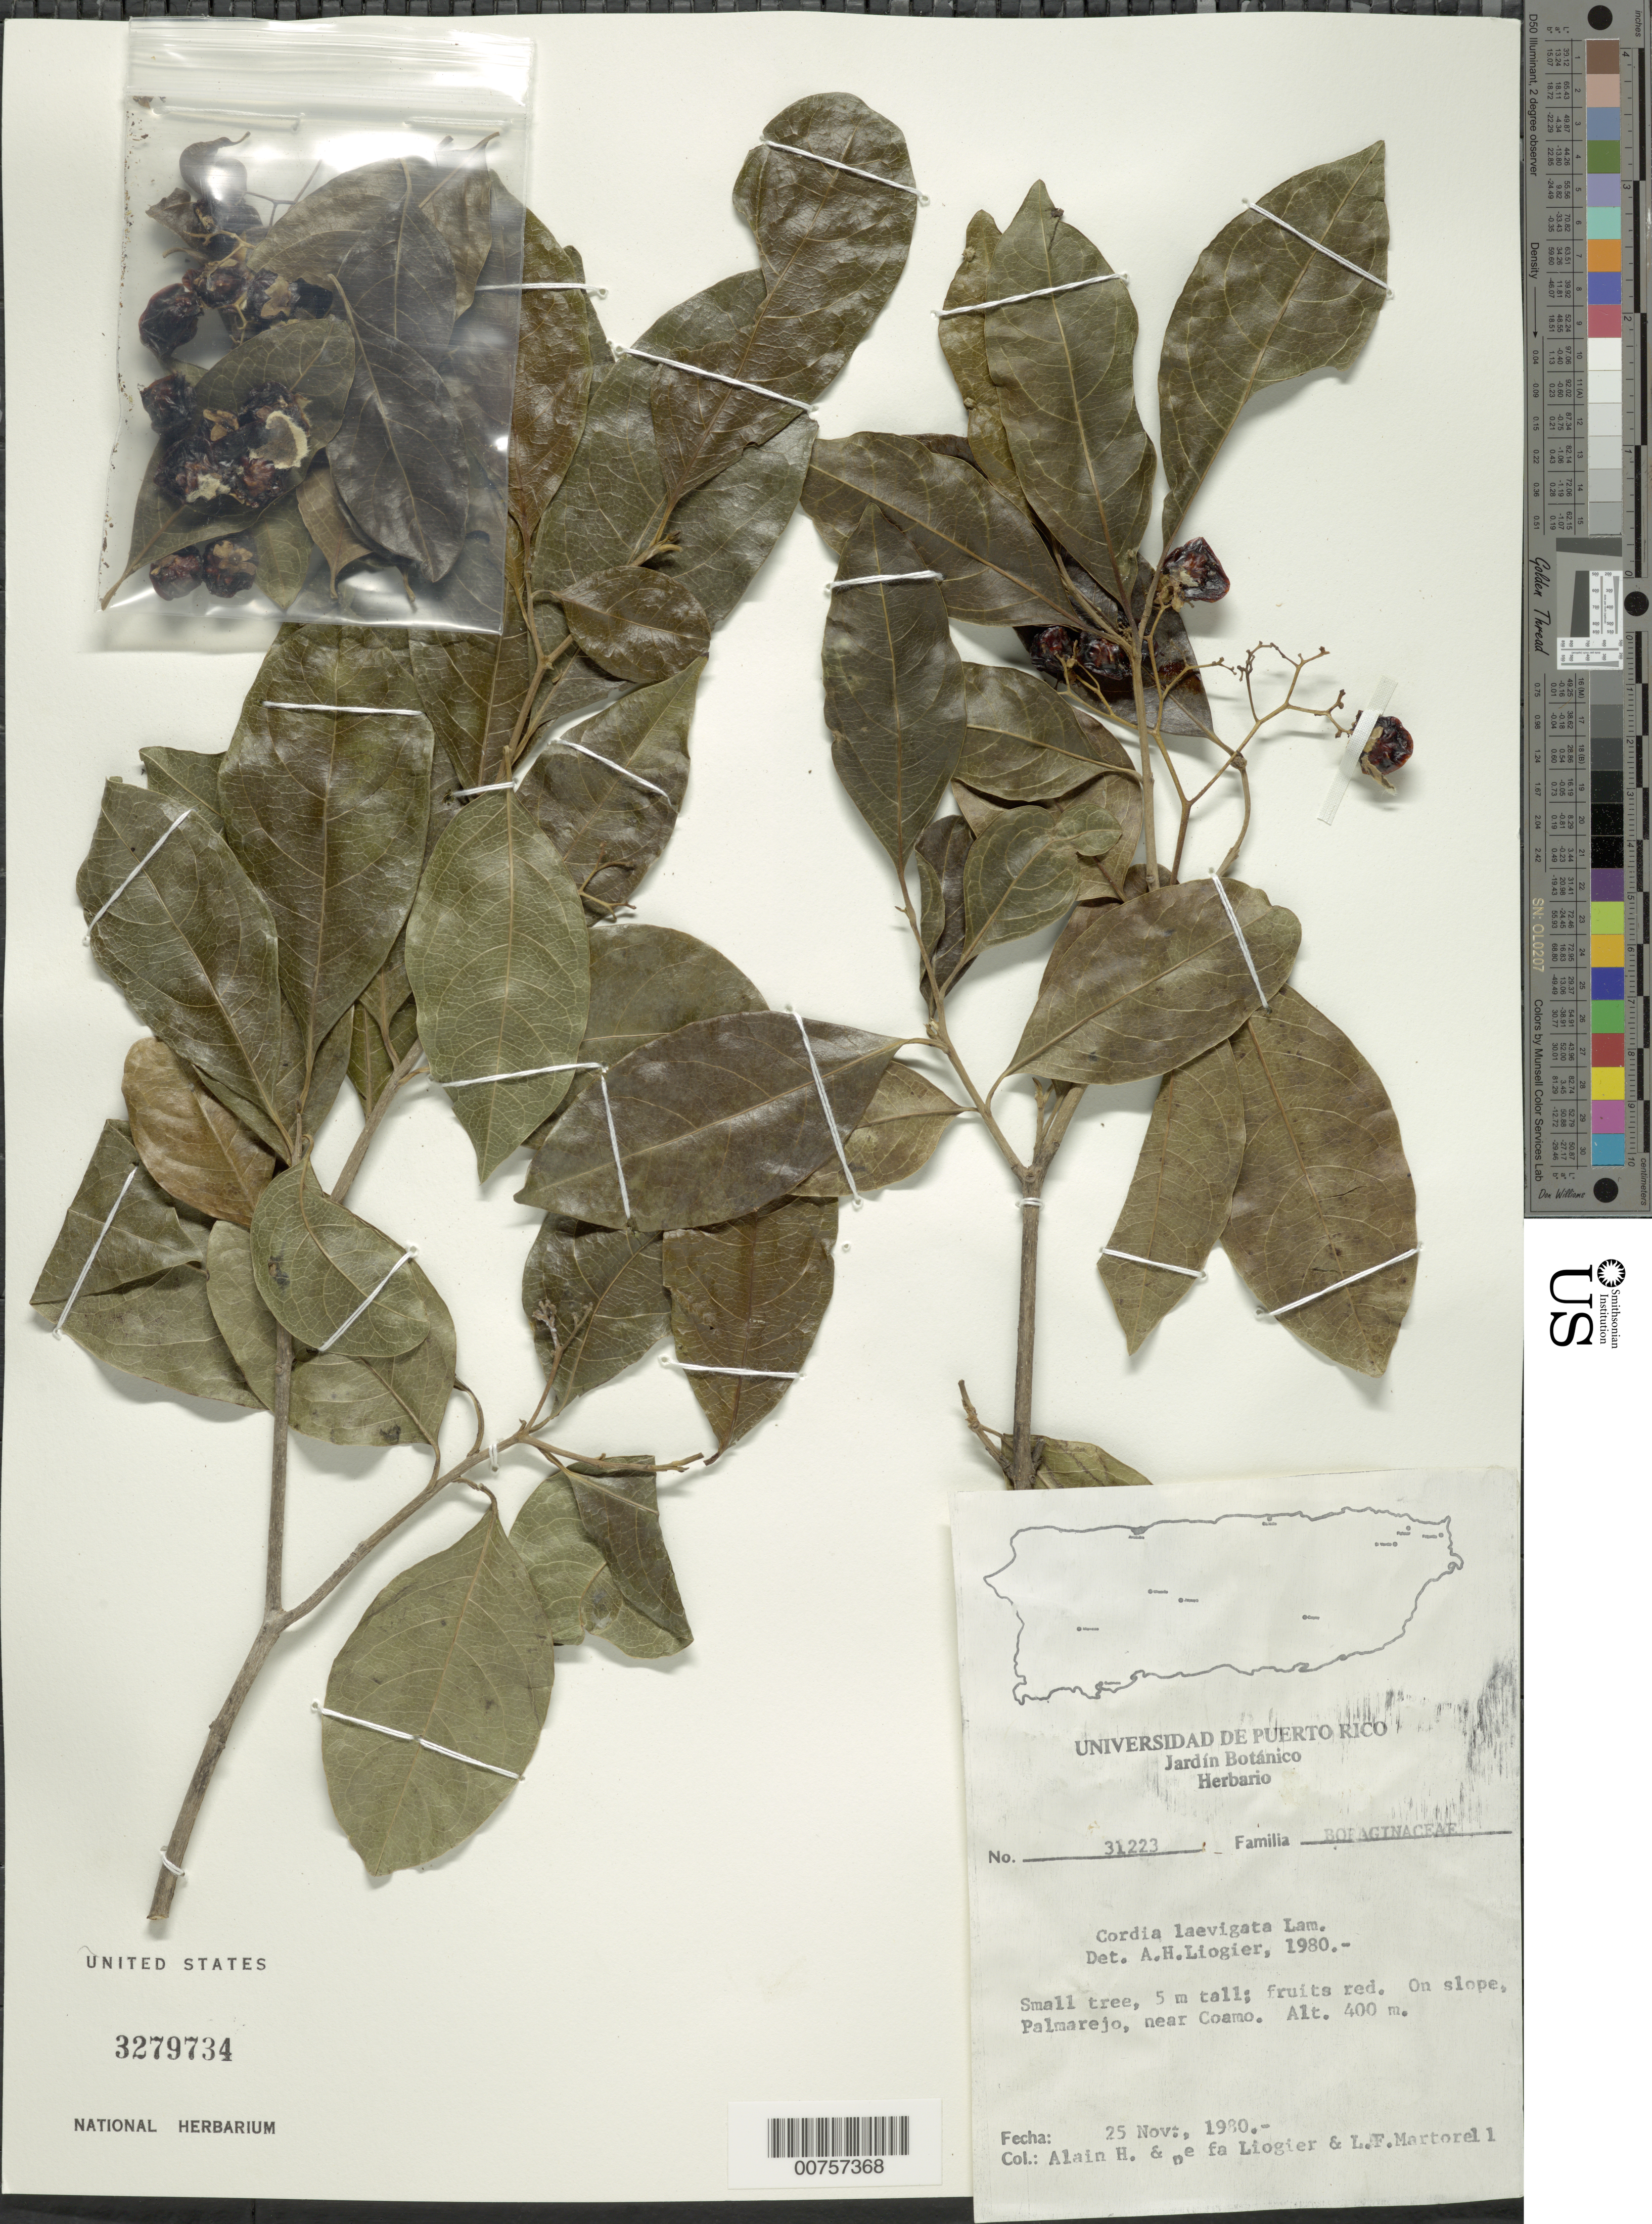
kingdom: Plantae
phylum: Tracheophyta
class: Magnoliopsida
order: Boraginales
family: Cordiaceae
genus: Cordia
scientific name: Cordia laevigata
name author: Lam.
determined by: Liogier, Alain H.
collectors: A. H. Liogier, M. P. Liogier & L. Martorell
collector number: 31223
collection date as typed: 25 Nov 1980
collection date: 1980-11-25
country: Puerto Rico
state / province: Coamo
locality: On slope, Palmarejo, near Coamo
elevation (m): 400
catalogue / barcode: US 3279734